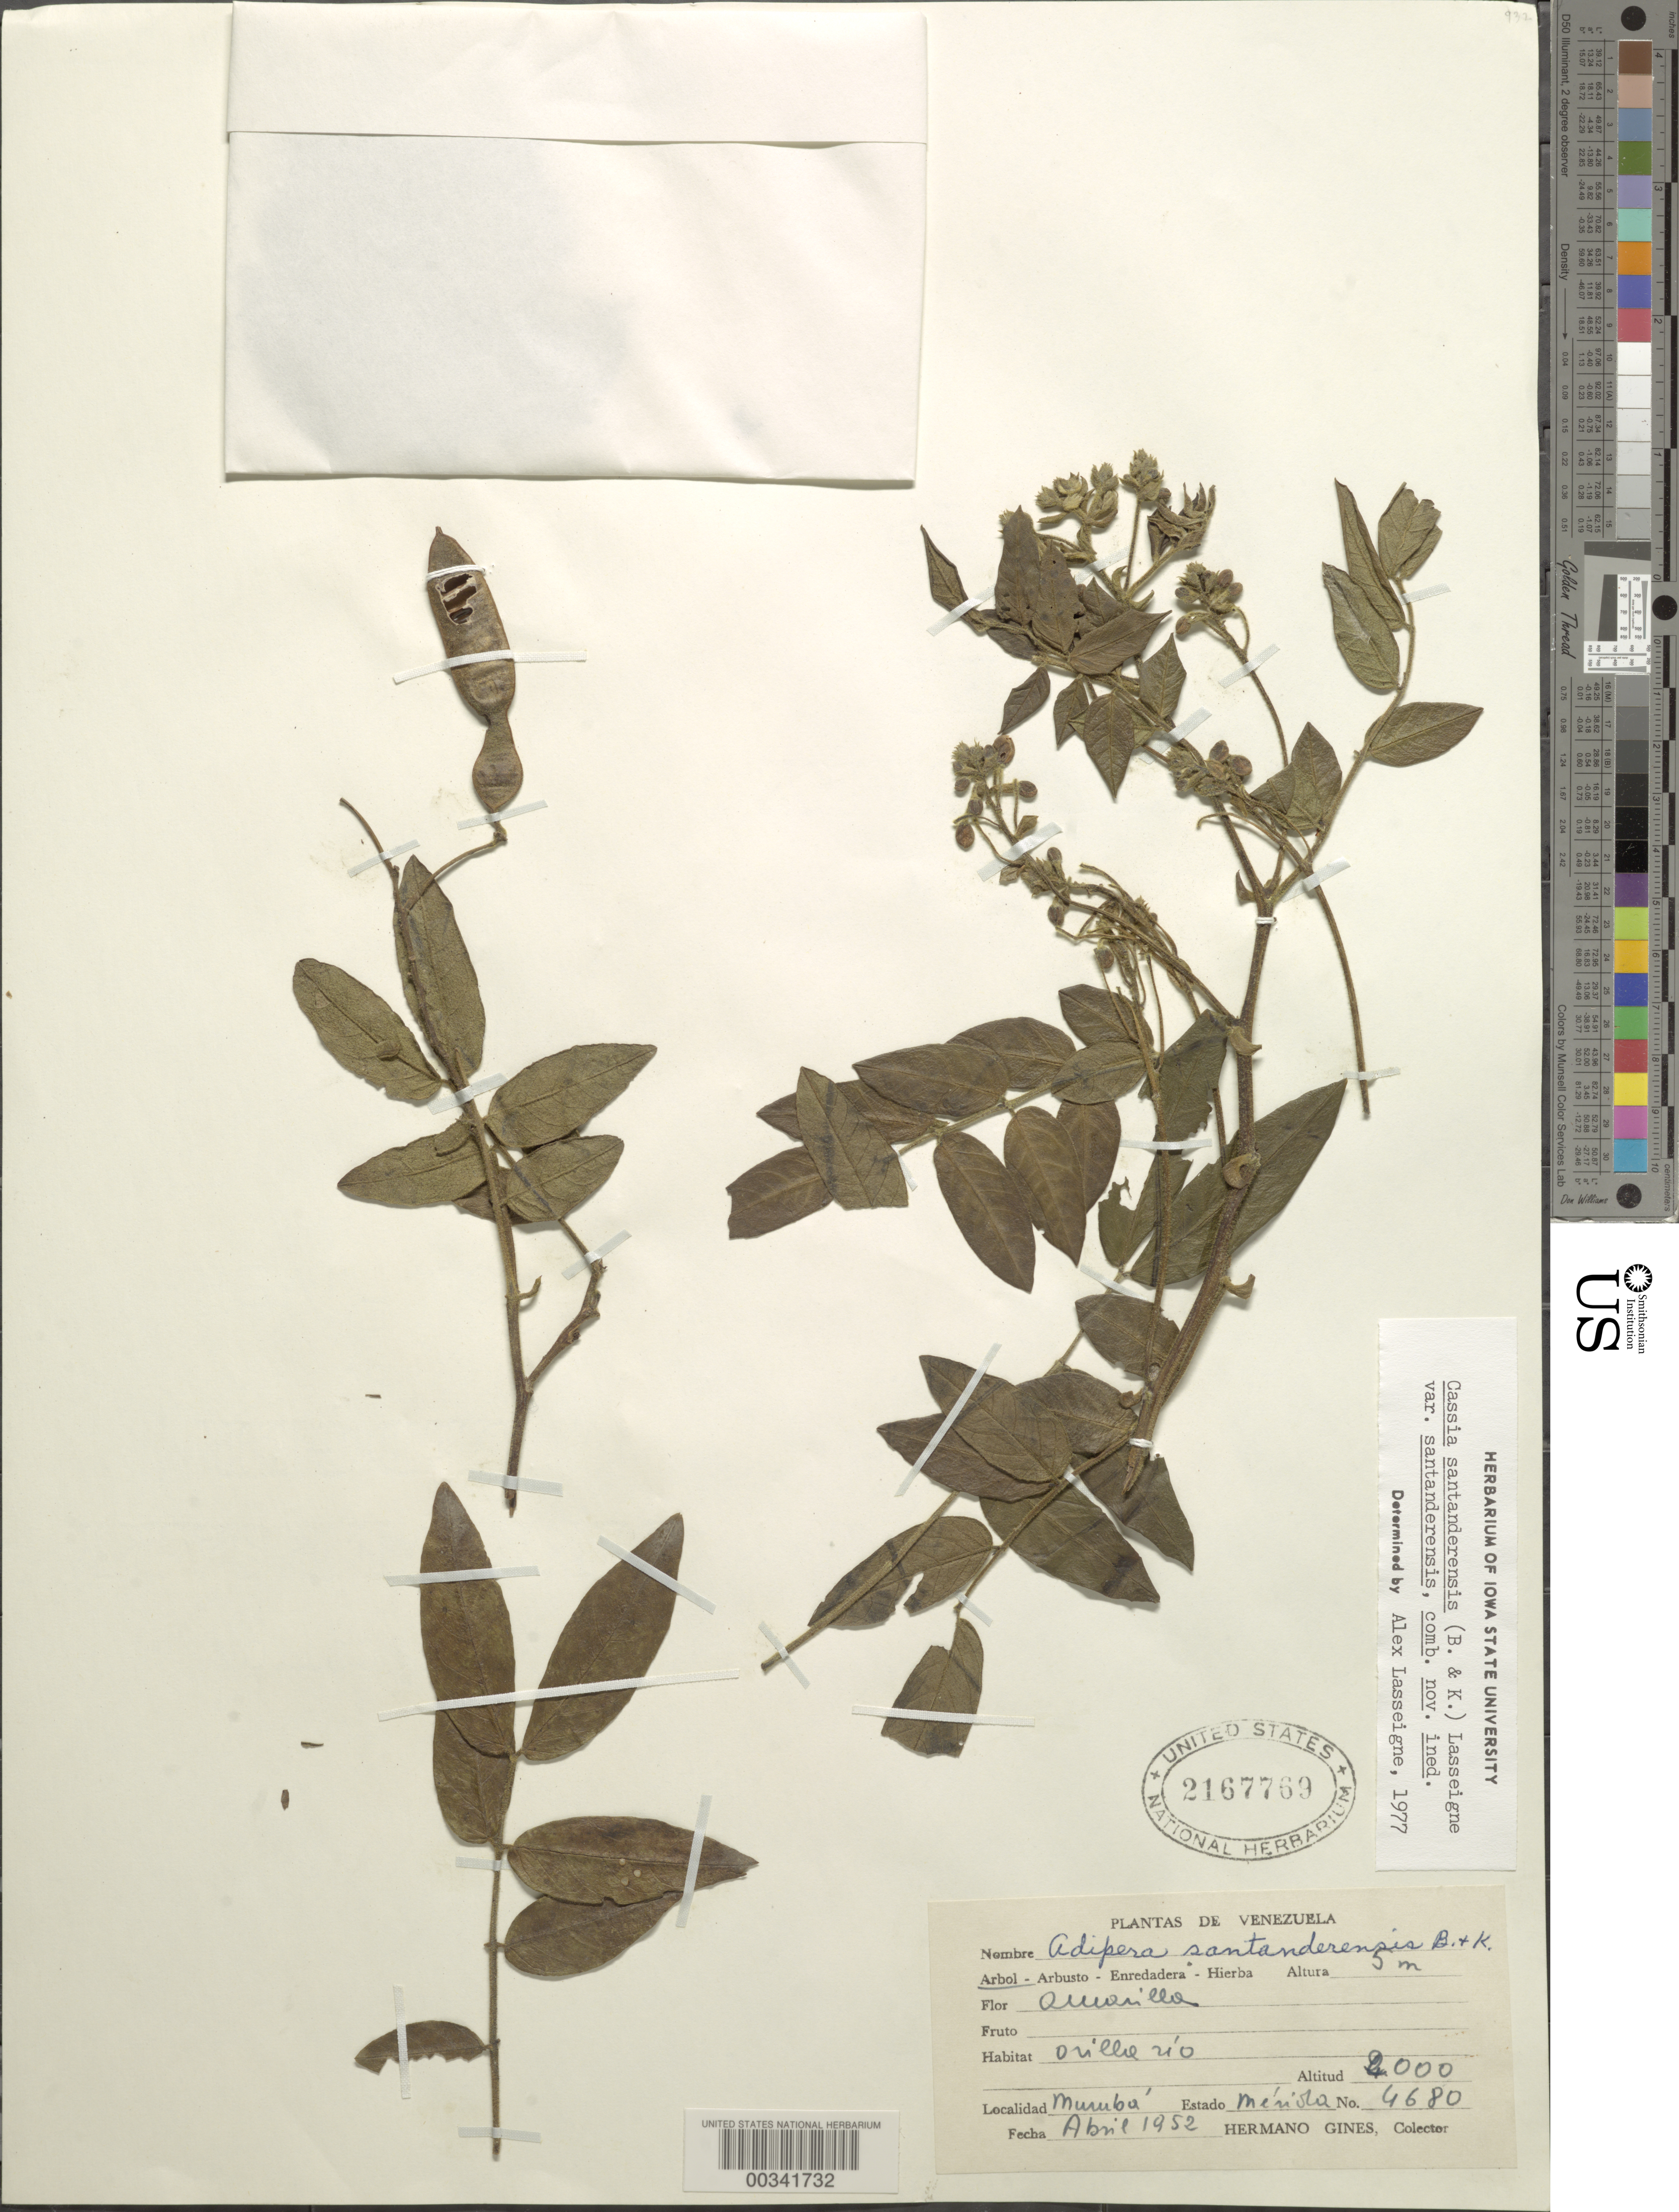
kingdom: Plantae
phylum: Tracheophyta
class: Magnoliopsida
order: Fabales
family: Fabaceae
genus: Senna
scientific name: Senna santanderensis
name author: (Britton & Killip) H.S. Irwin & Barneby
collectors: Bro. Gines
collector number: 4680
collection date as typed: Apr 1952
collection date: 1952-04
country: Venezuela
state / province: Mérida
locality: Mumba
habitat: Orilla rio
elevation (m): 2000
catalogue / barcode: US 2167769